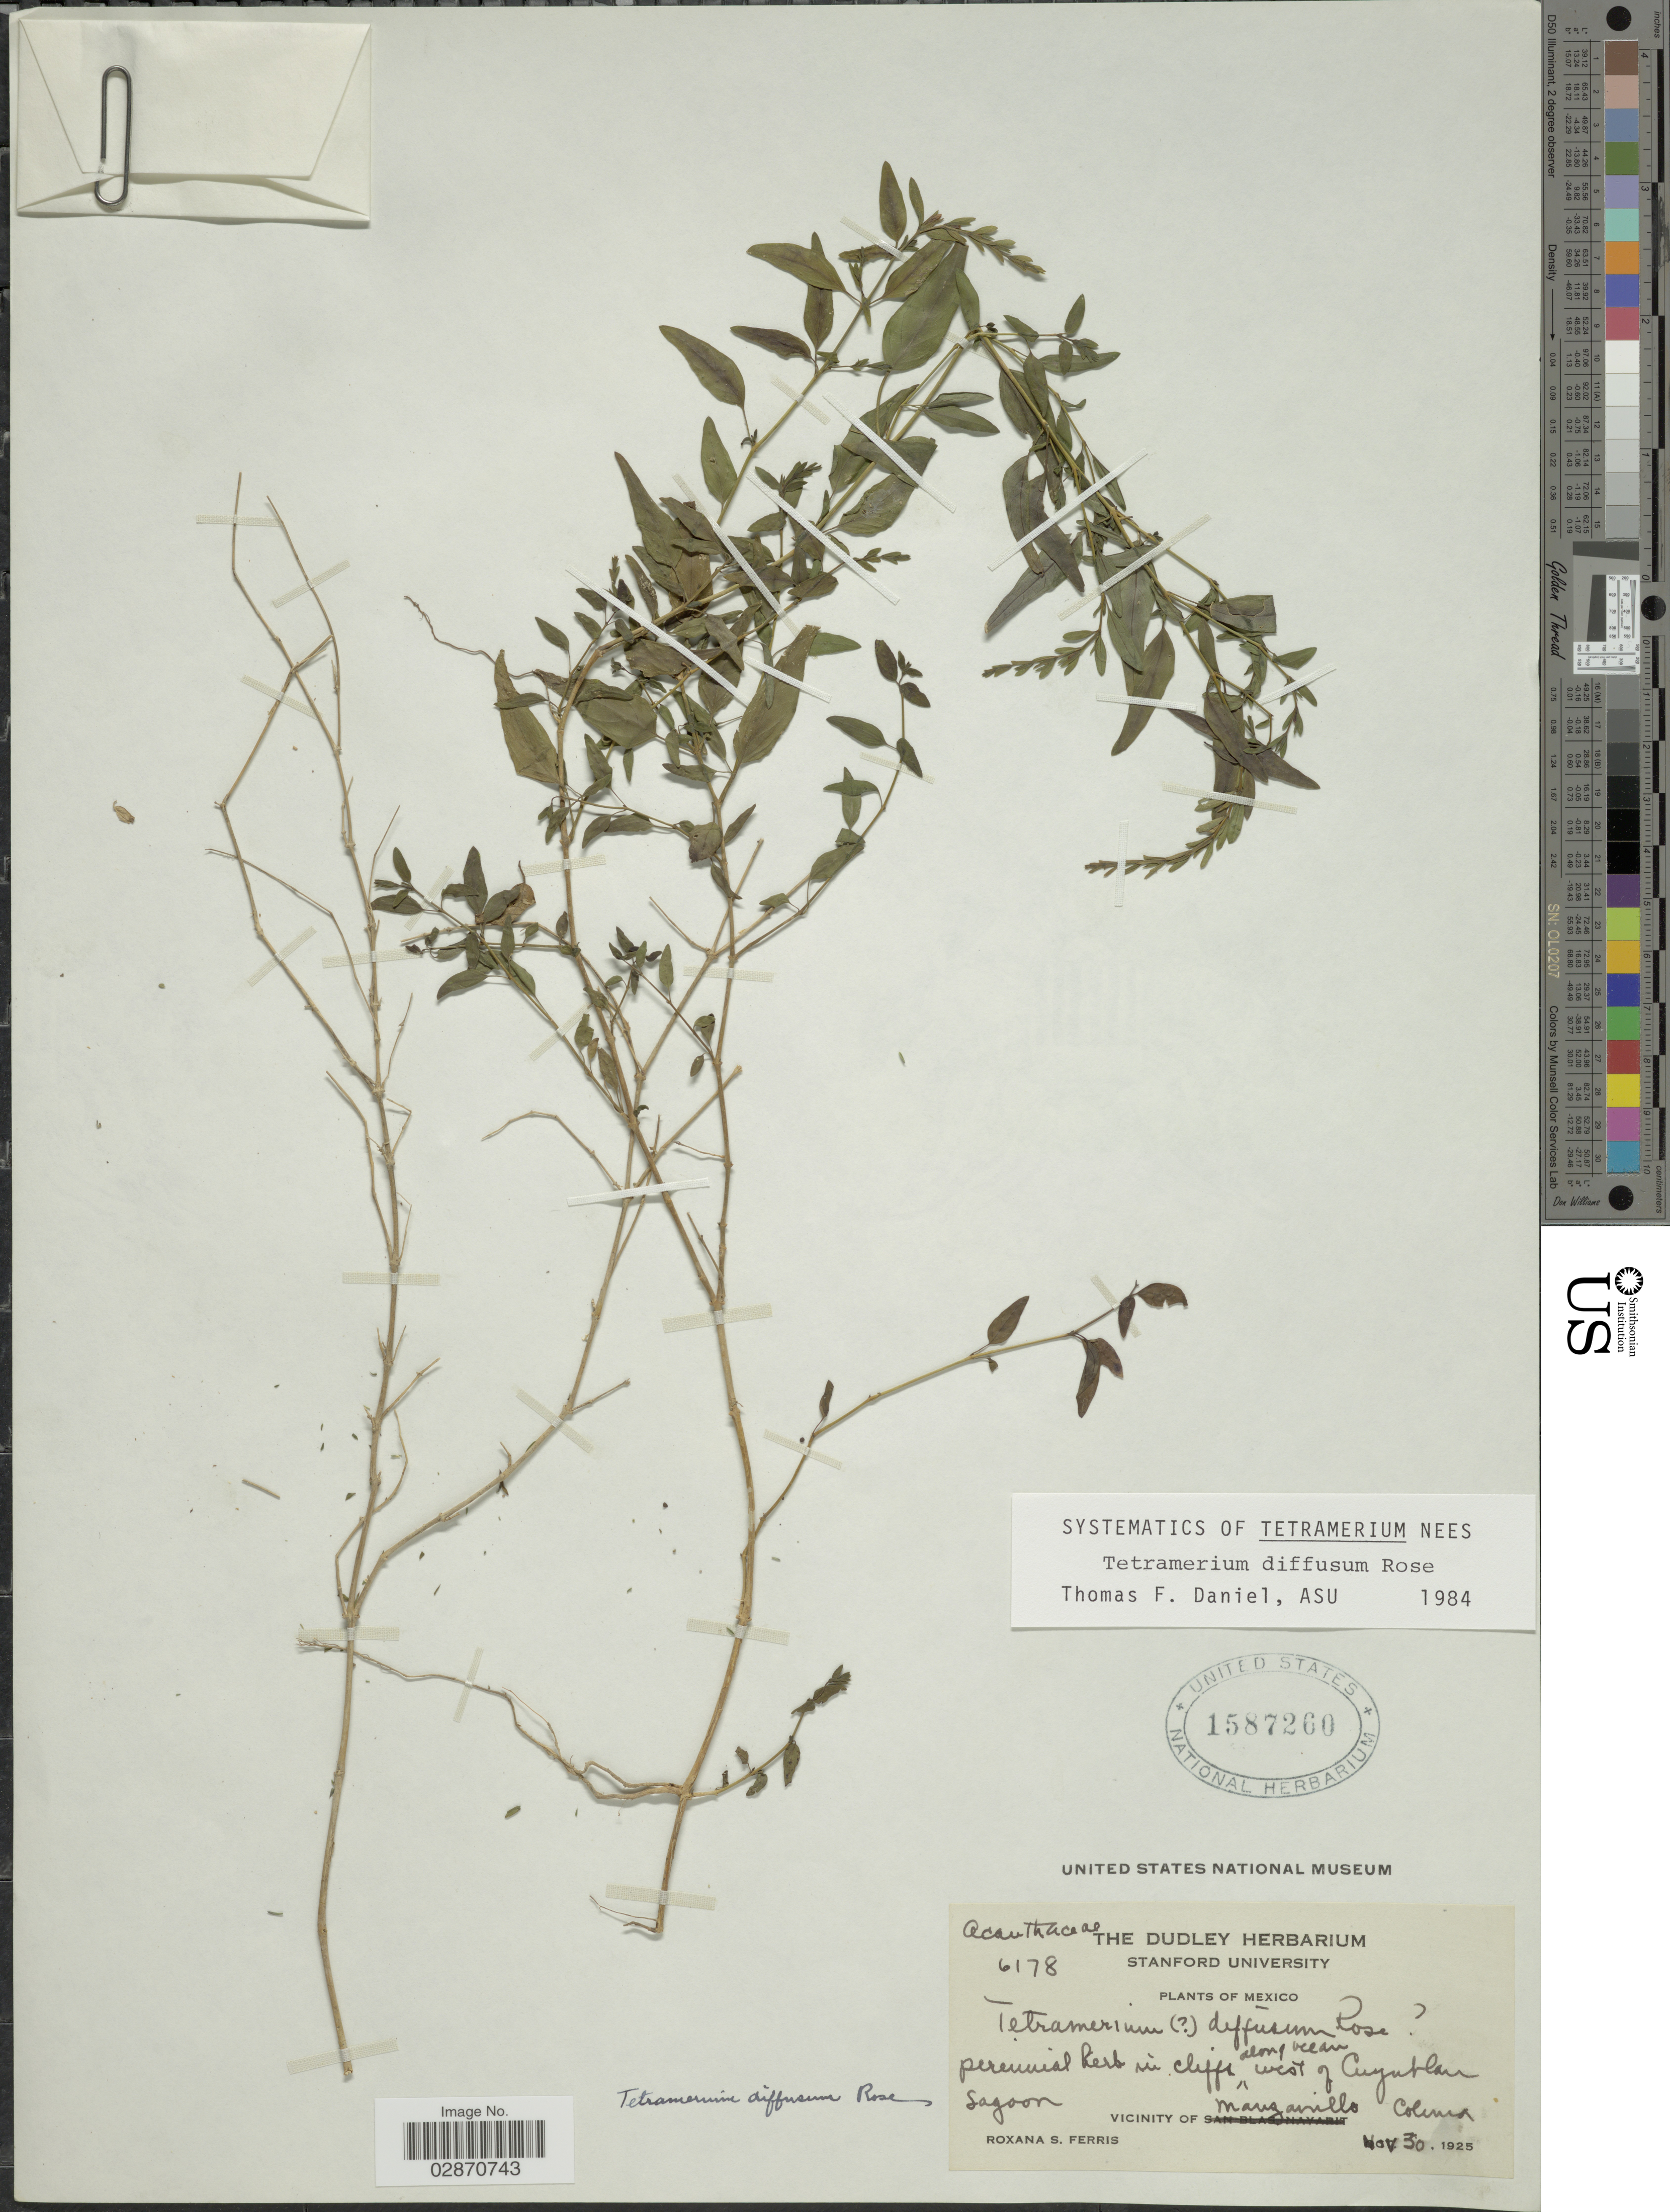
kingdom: Plantae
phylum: Tracheophyta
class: Magnoliopsida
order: Lamiales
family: Acanthaceae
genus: Tetramerium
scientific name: Tetramerium diffusum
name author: Rose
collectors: R. S. Ferris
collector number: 6178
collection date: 1925-11-30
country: Mexico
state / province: Colima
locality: Along ocean west of Cuyutlan Lagoon. Vicinity of Manganillo.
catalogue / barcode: US 1587260